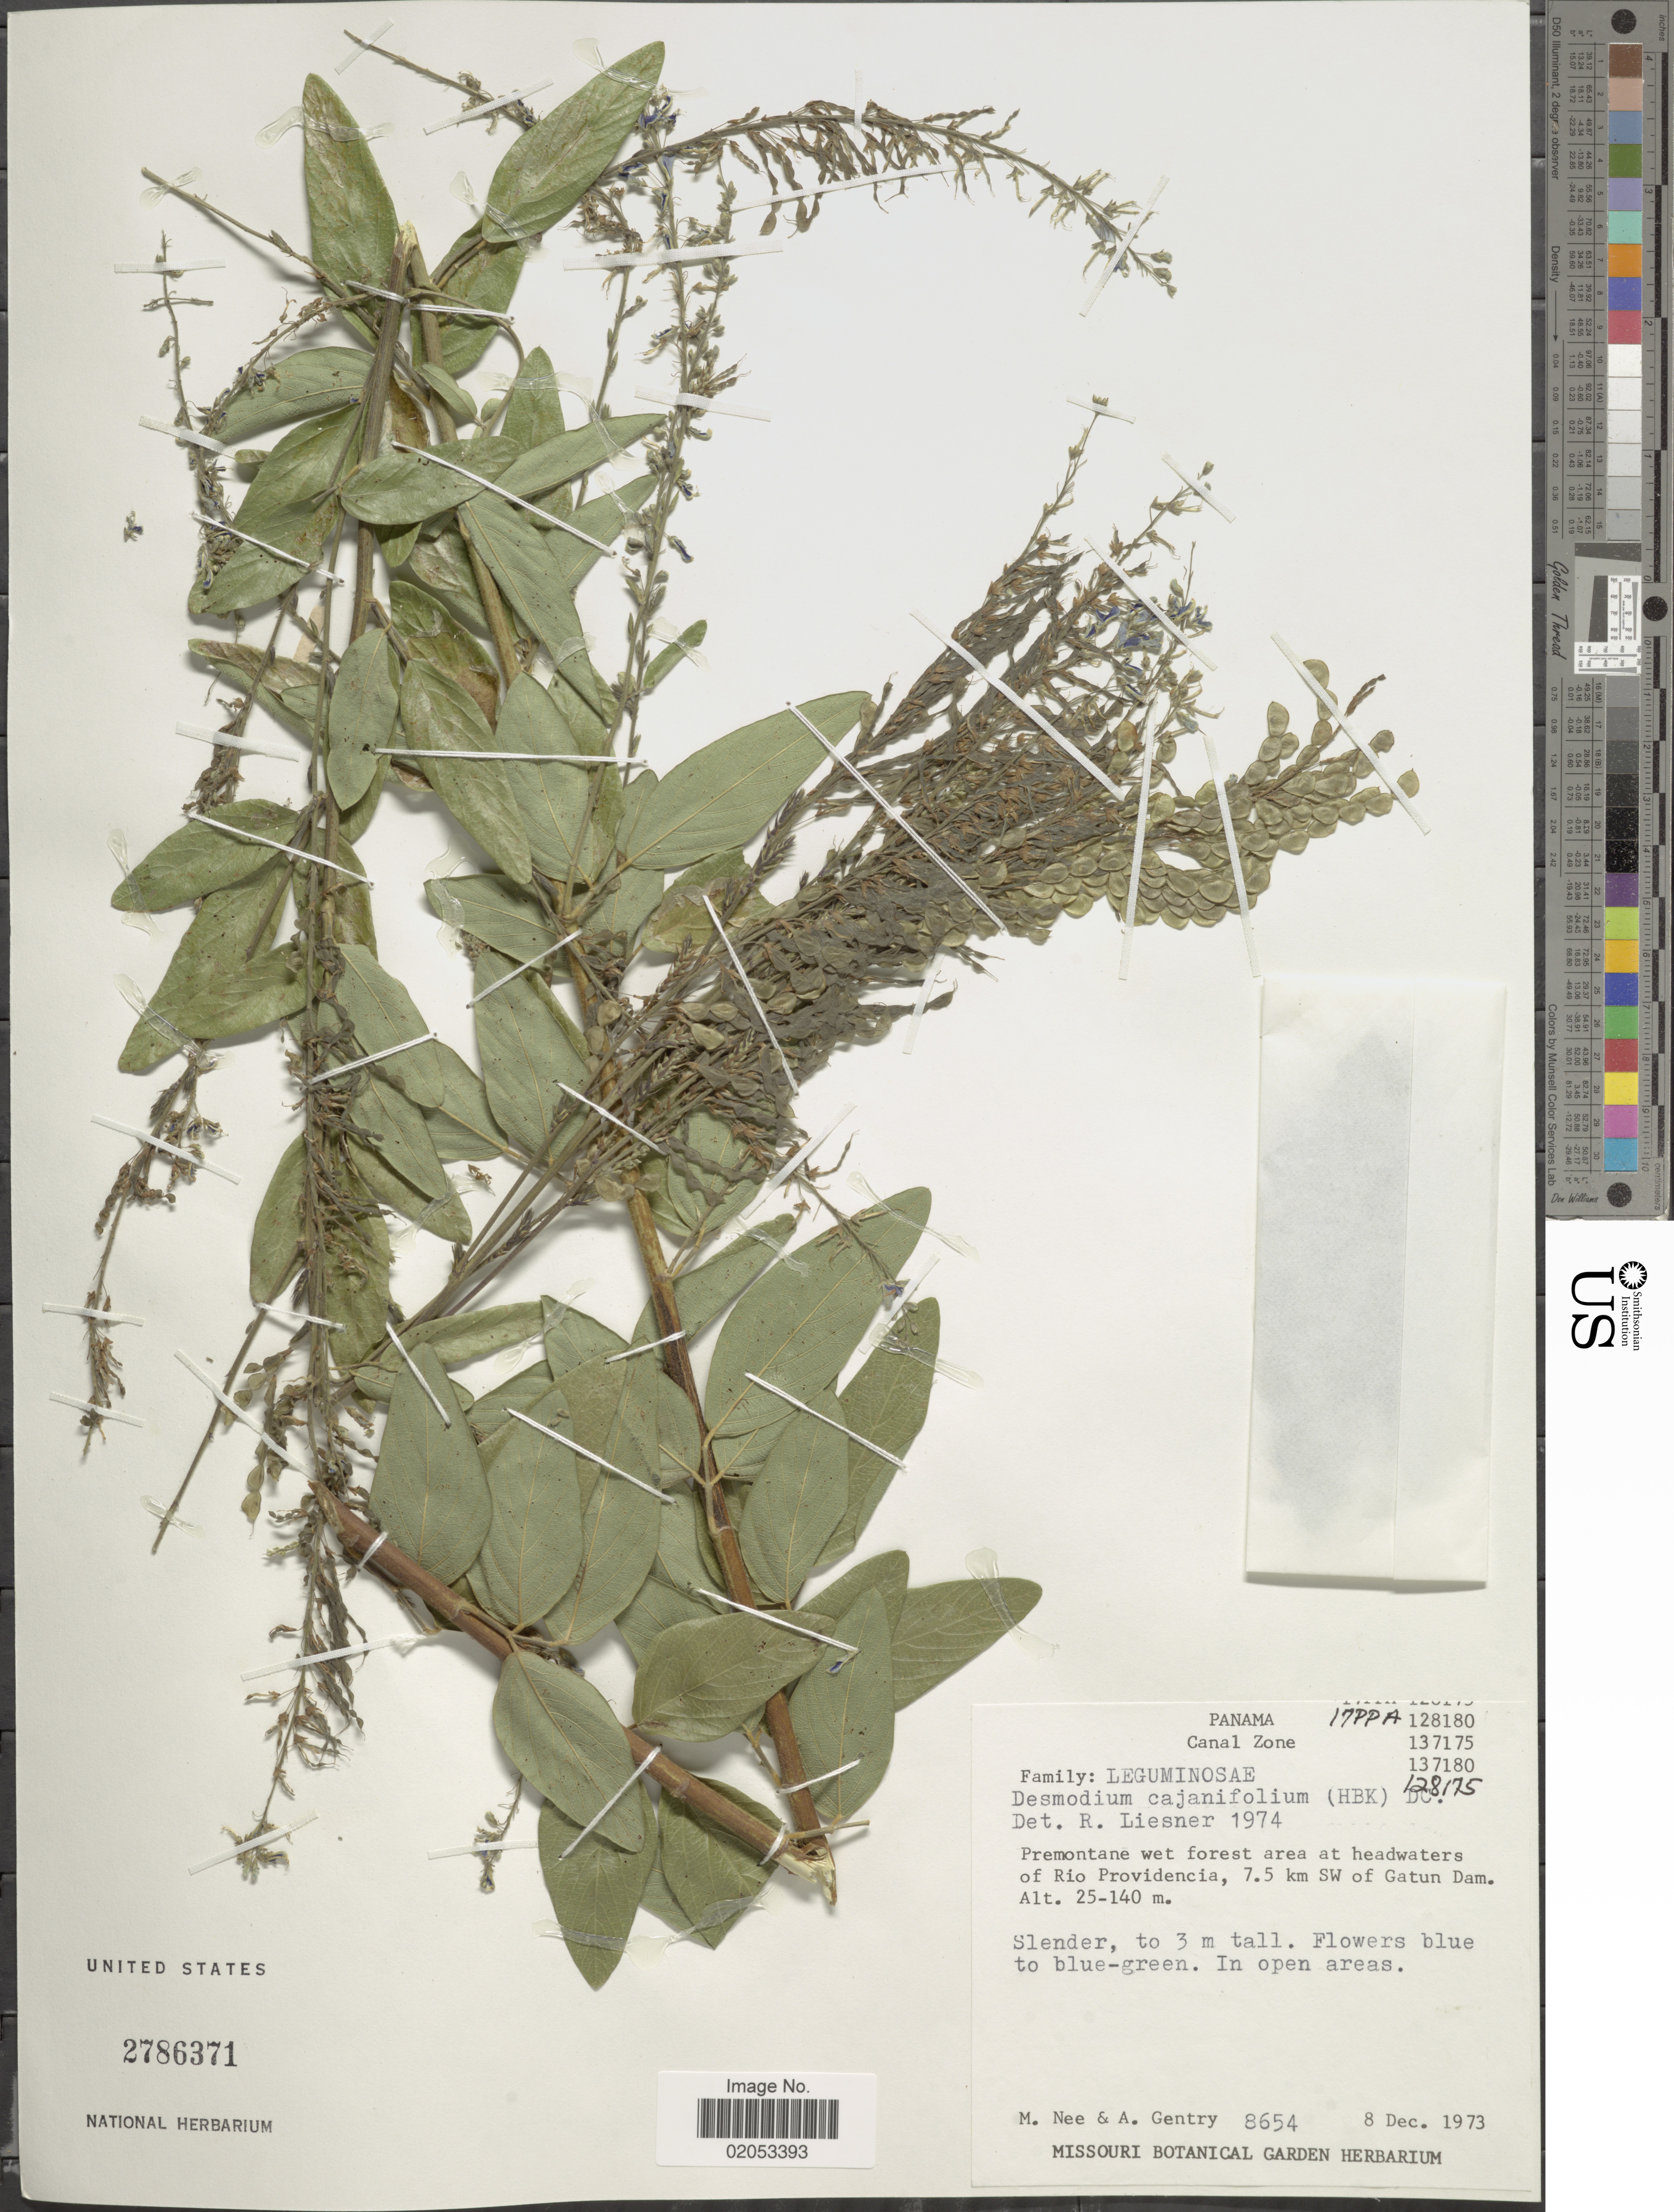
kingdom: Plantae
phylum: Tracheophyta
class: Magnoliopsida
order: Fabales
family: Fabaceae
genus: Desmodium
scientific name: Desmodium cajanifolium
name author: (Kunth) DC.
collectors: M. Nee & A. H. Gentry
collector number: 8654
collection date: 1973-12-08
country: Panama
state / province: Colón / Panamá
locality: Canal Zone, Premontane wet forest area at headwaters of Rio Providencia, 7.5 km SW of Gatun Dam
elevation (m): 25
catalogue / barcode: US 2786371